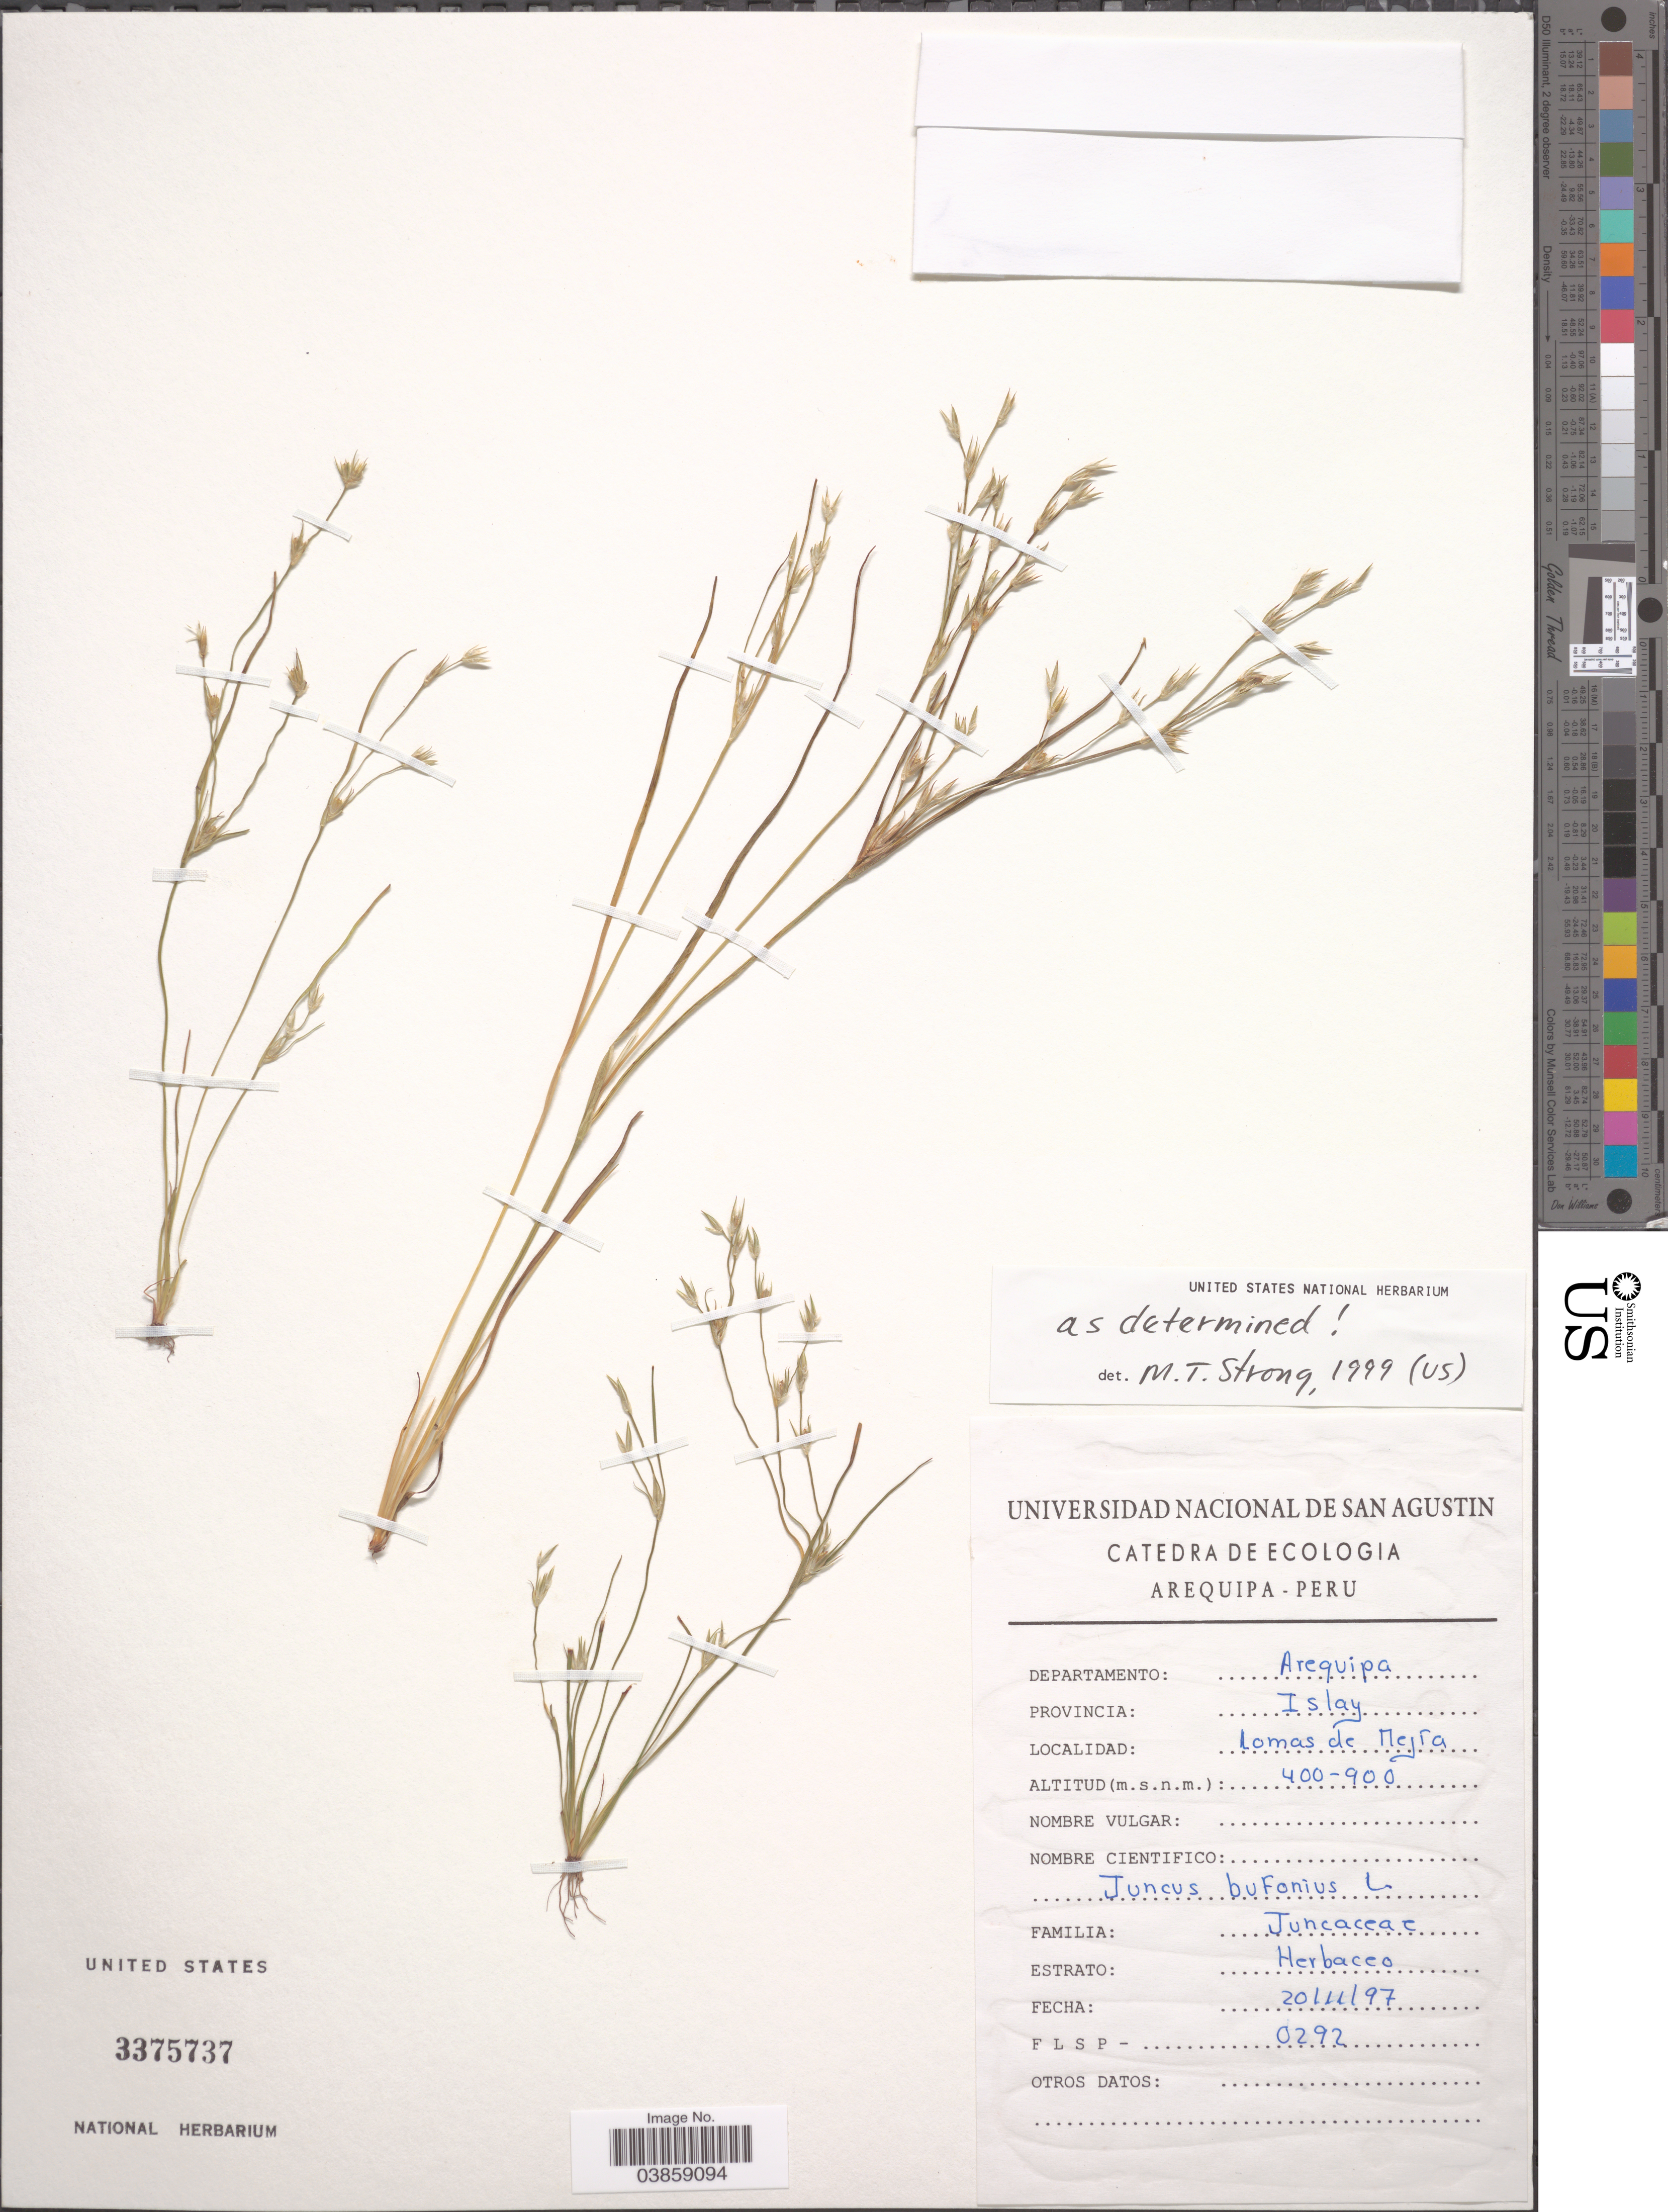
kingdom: Plantae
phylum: Tracheophyta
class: Liliopsida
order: Poales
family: Juncaceae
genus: Juncus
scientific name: Juncus bufonius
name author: L.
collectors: F. L. S. P.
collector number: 0292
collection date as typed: Transcribed d/m/y: 20/11/97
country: Peru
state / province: Arequipa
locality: Departamento: Arequipa. Provincia Islay, Lomas de Mejía.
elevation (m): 400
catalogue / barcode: US 3375737